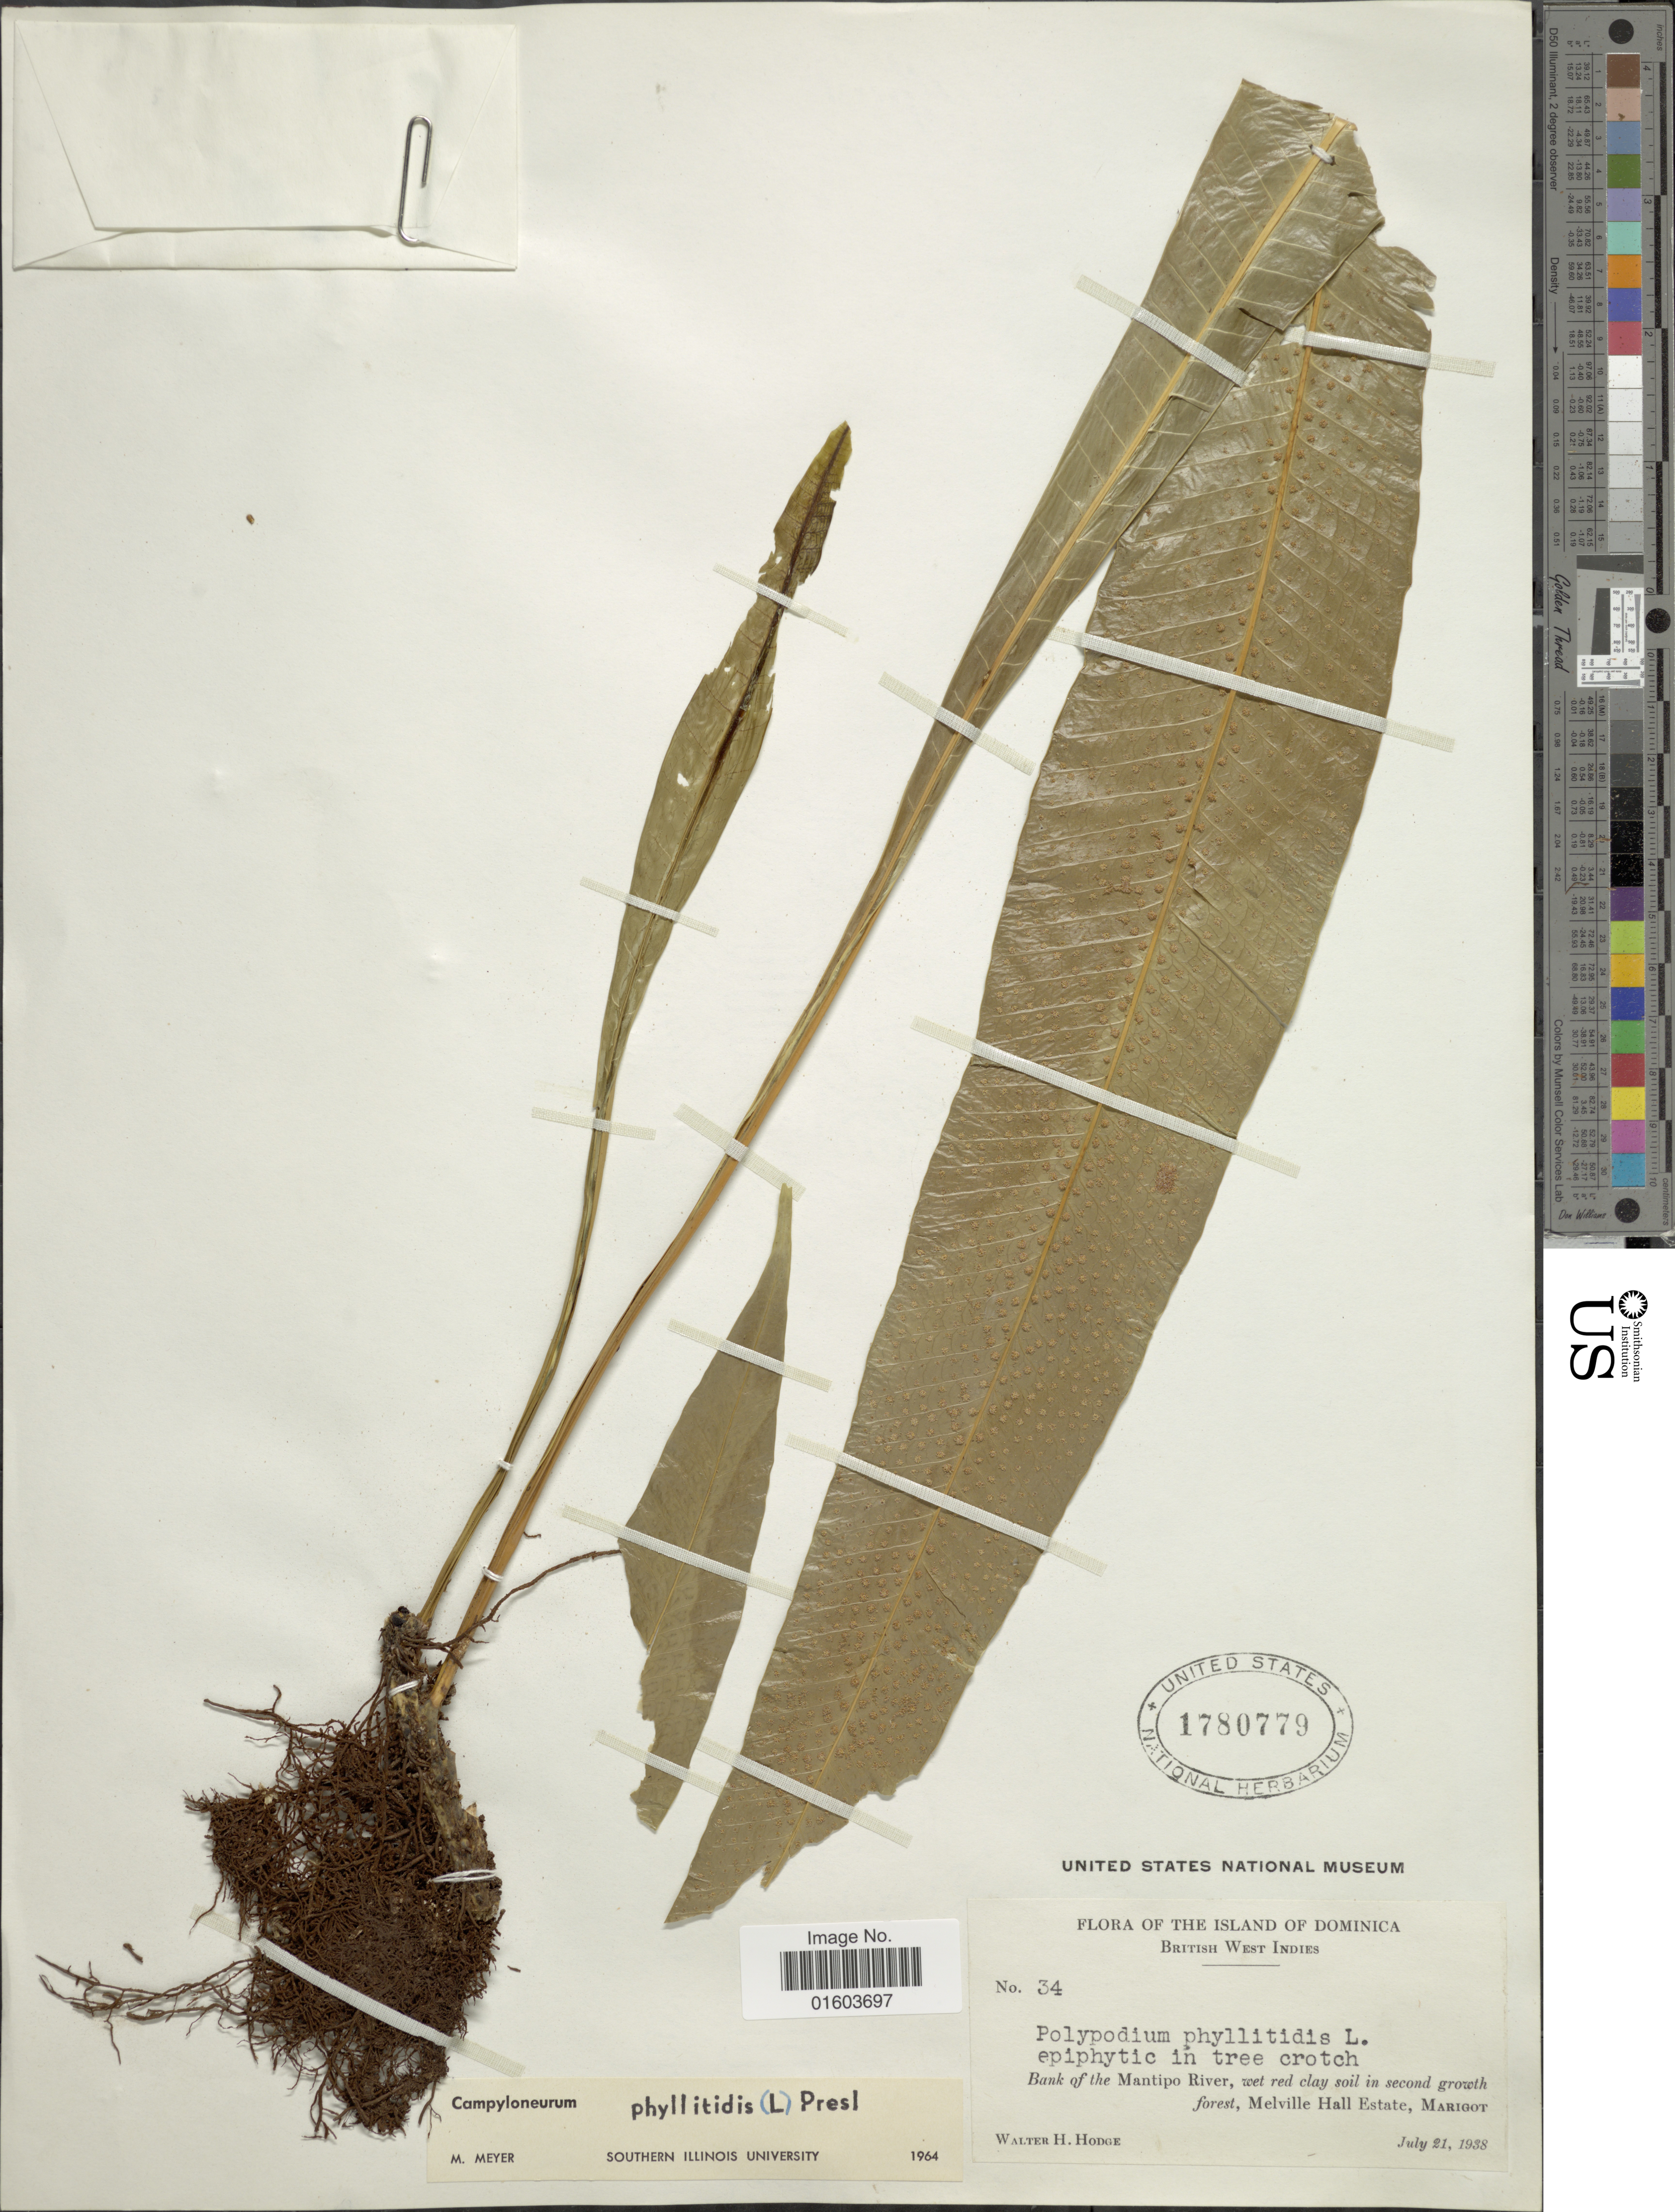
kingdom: Plantae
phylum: Tracheophyta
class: Polypodiopsida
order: Polypodiales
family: Polypodiaceae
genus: Campyloneurum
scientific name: Campyloneurum phyllitidis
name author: (L.) C. Presl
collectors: W. Hodge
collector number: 34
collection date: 1938-07-21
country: Dominica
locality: Island of Dominica, Bank of the Mantipo River, Melville Hall Estate, Marigot. British West Indies.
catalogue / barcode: US 1780779